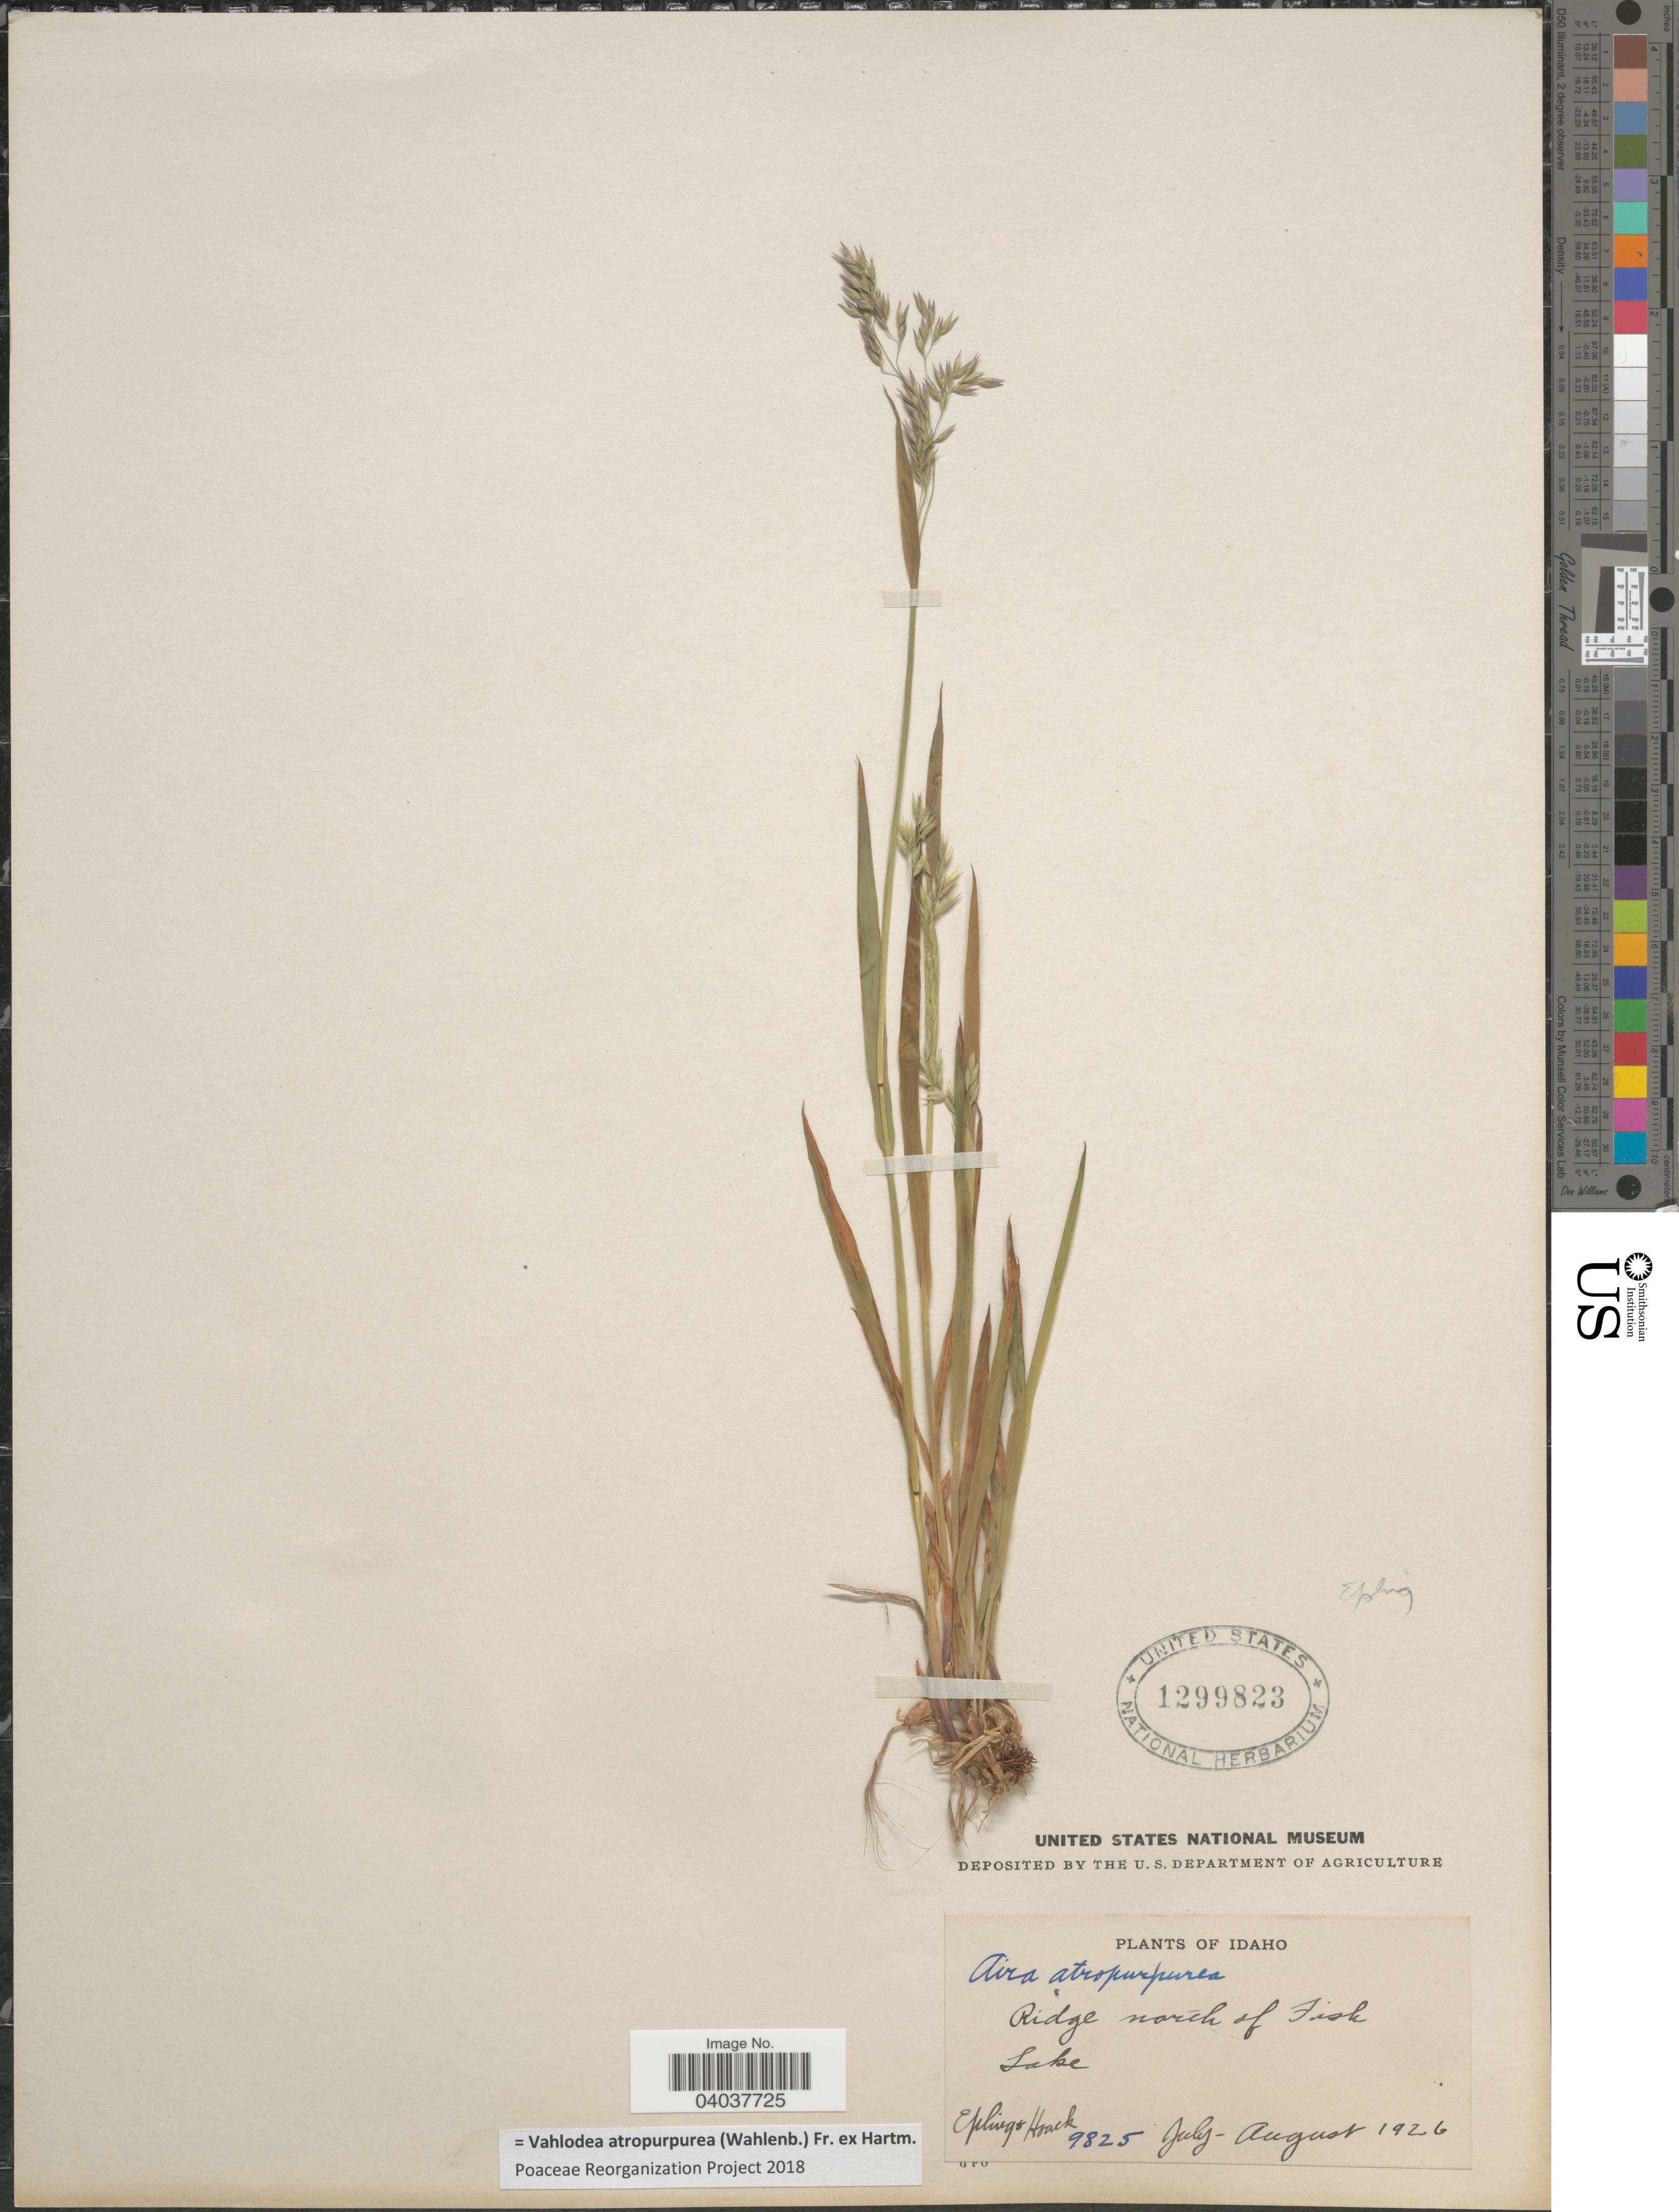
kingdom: Plantae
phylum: Tracheophyta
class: Liliopsida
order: Poales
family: Poaceae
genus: Vahlodea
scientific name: Vahlodea atropurpurea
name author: (Wahlenb.) Fr. ex Hartm.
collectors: -- Epling & Hoack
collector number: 9825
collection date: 1926-07/1926-08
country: United States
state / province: Idaho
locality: Ridge north of Fish Lake.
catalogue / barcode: US 1299823